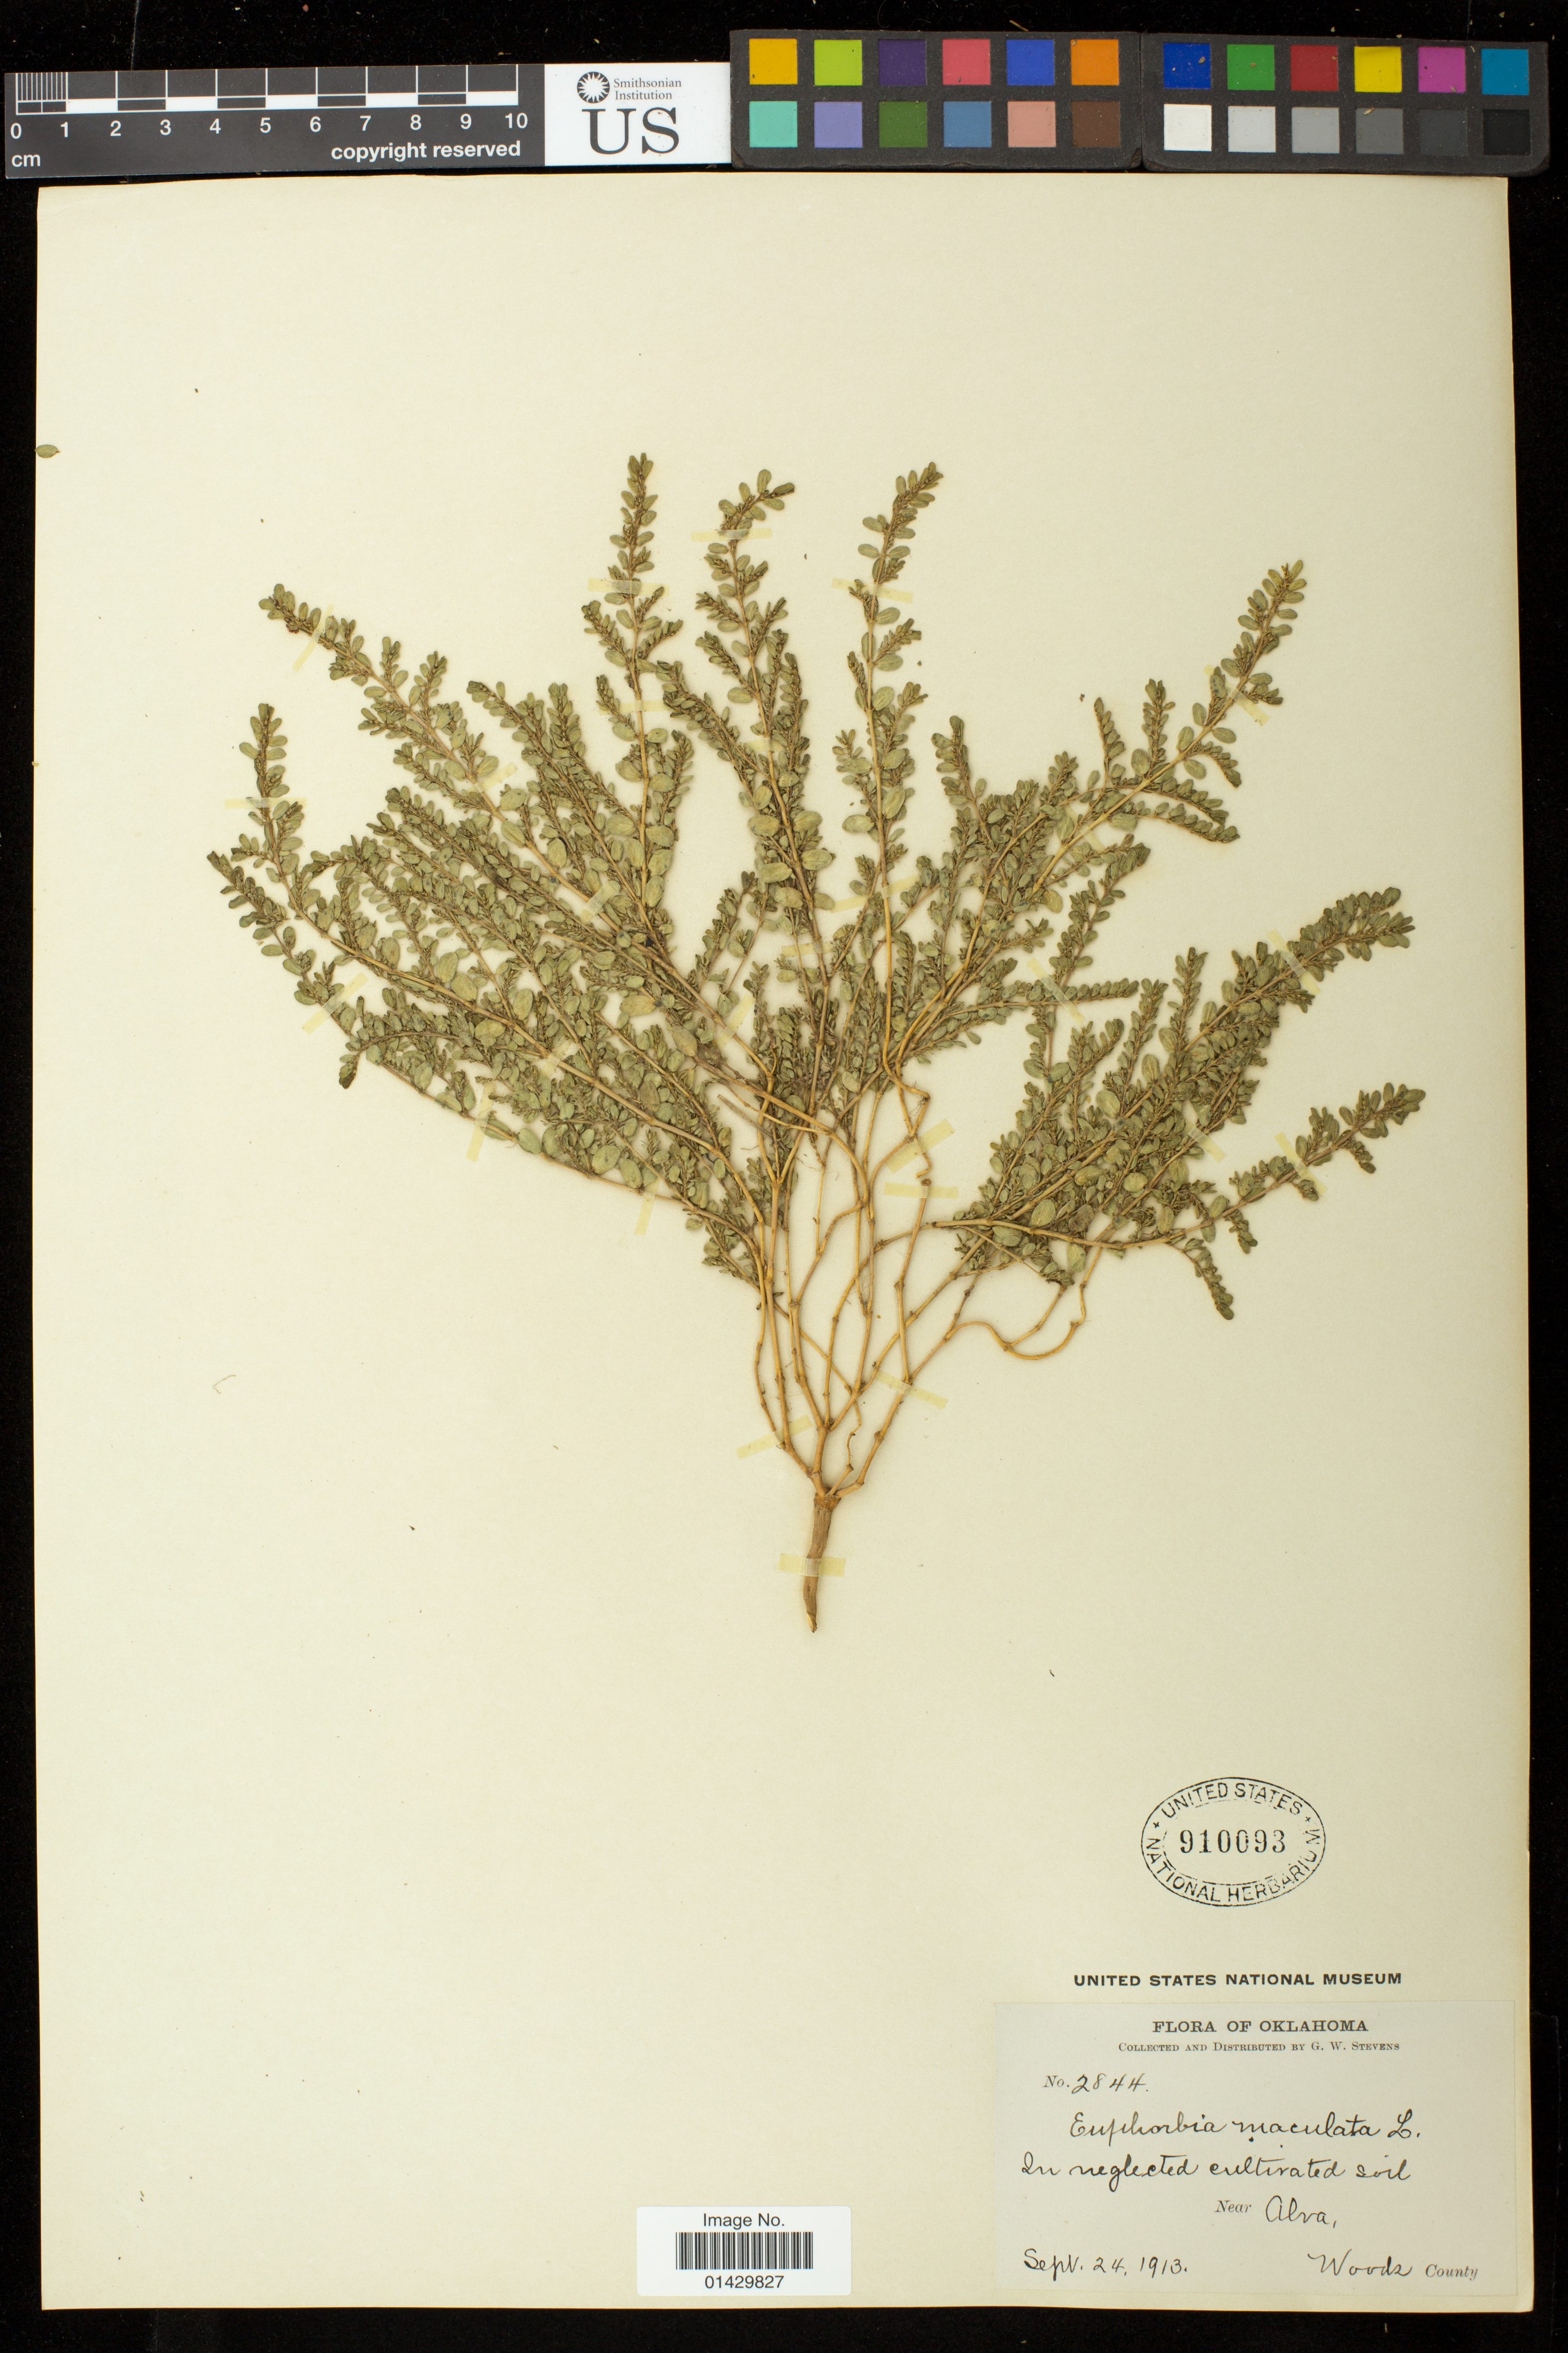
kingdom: Plantae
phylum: Tracheophyta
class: Magnoliopsida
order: Malpighiales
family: Euphorbiaceae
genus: Euphorbia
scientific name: Euphorbia maculata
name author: L.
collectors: G. W. Stevens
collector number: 2844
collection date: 1913-09-24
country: United States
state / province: Oklahoma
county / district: Woods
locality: near Alva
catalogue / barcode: US 910093